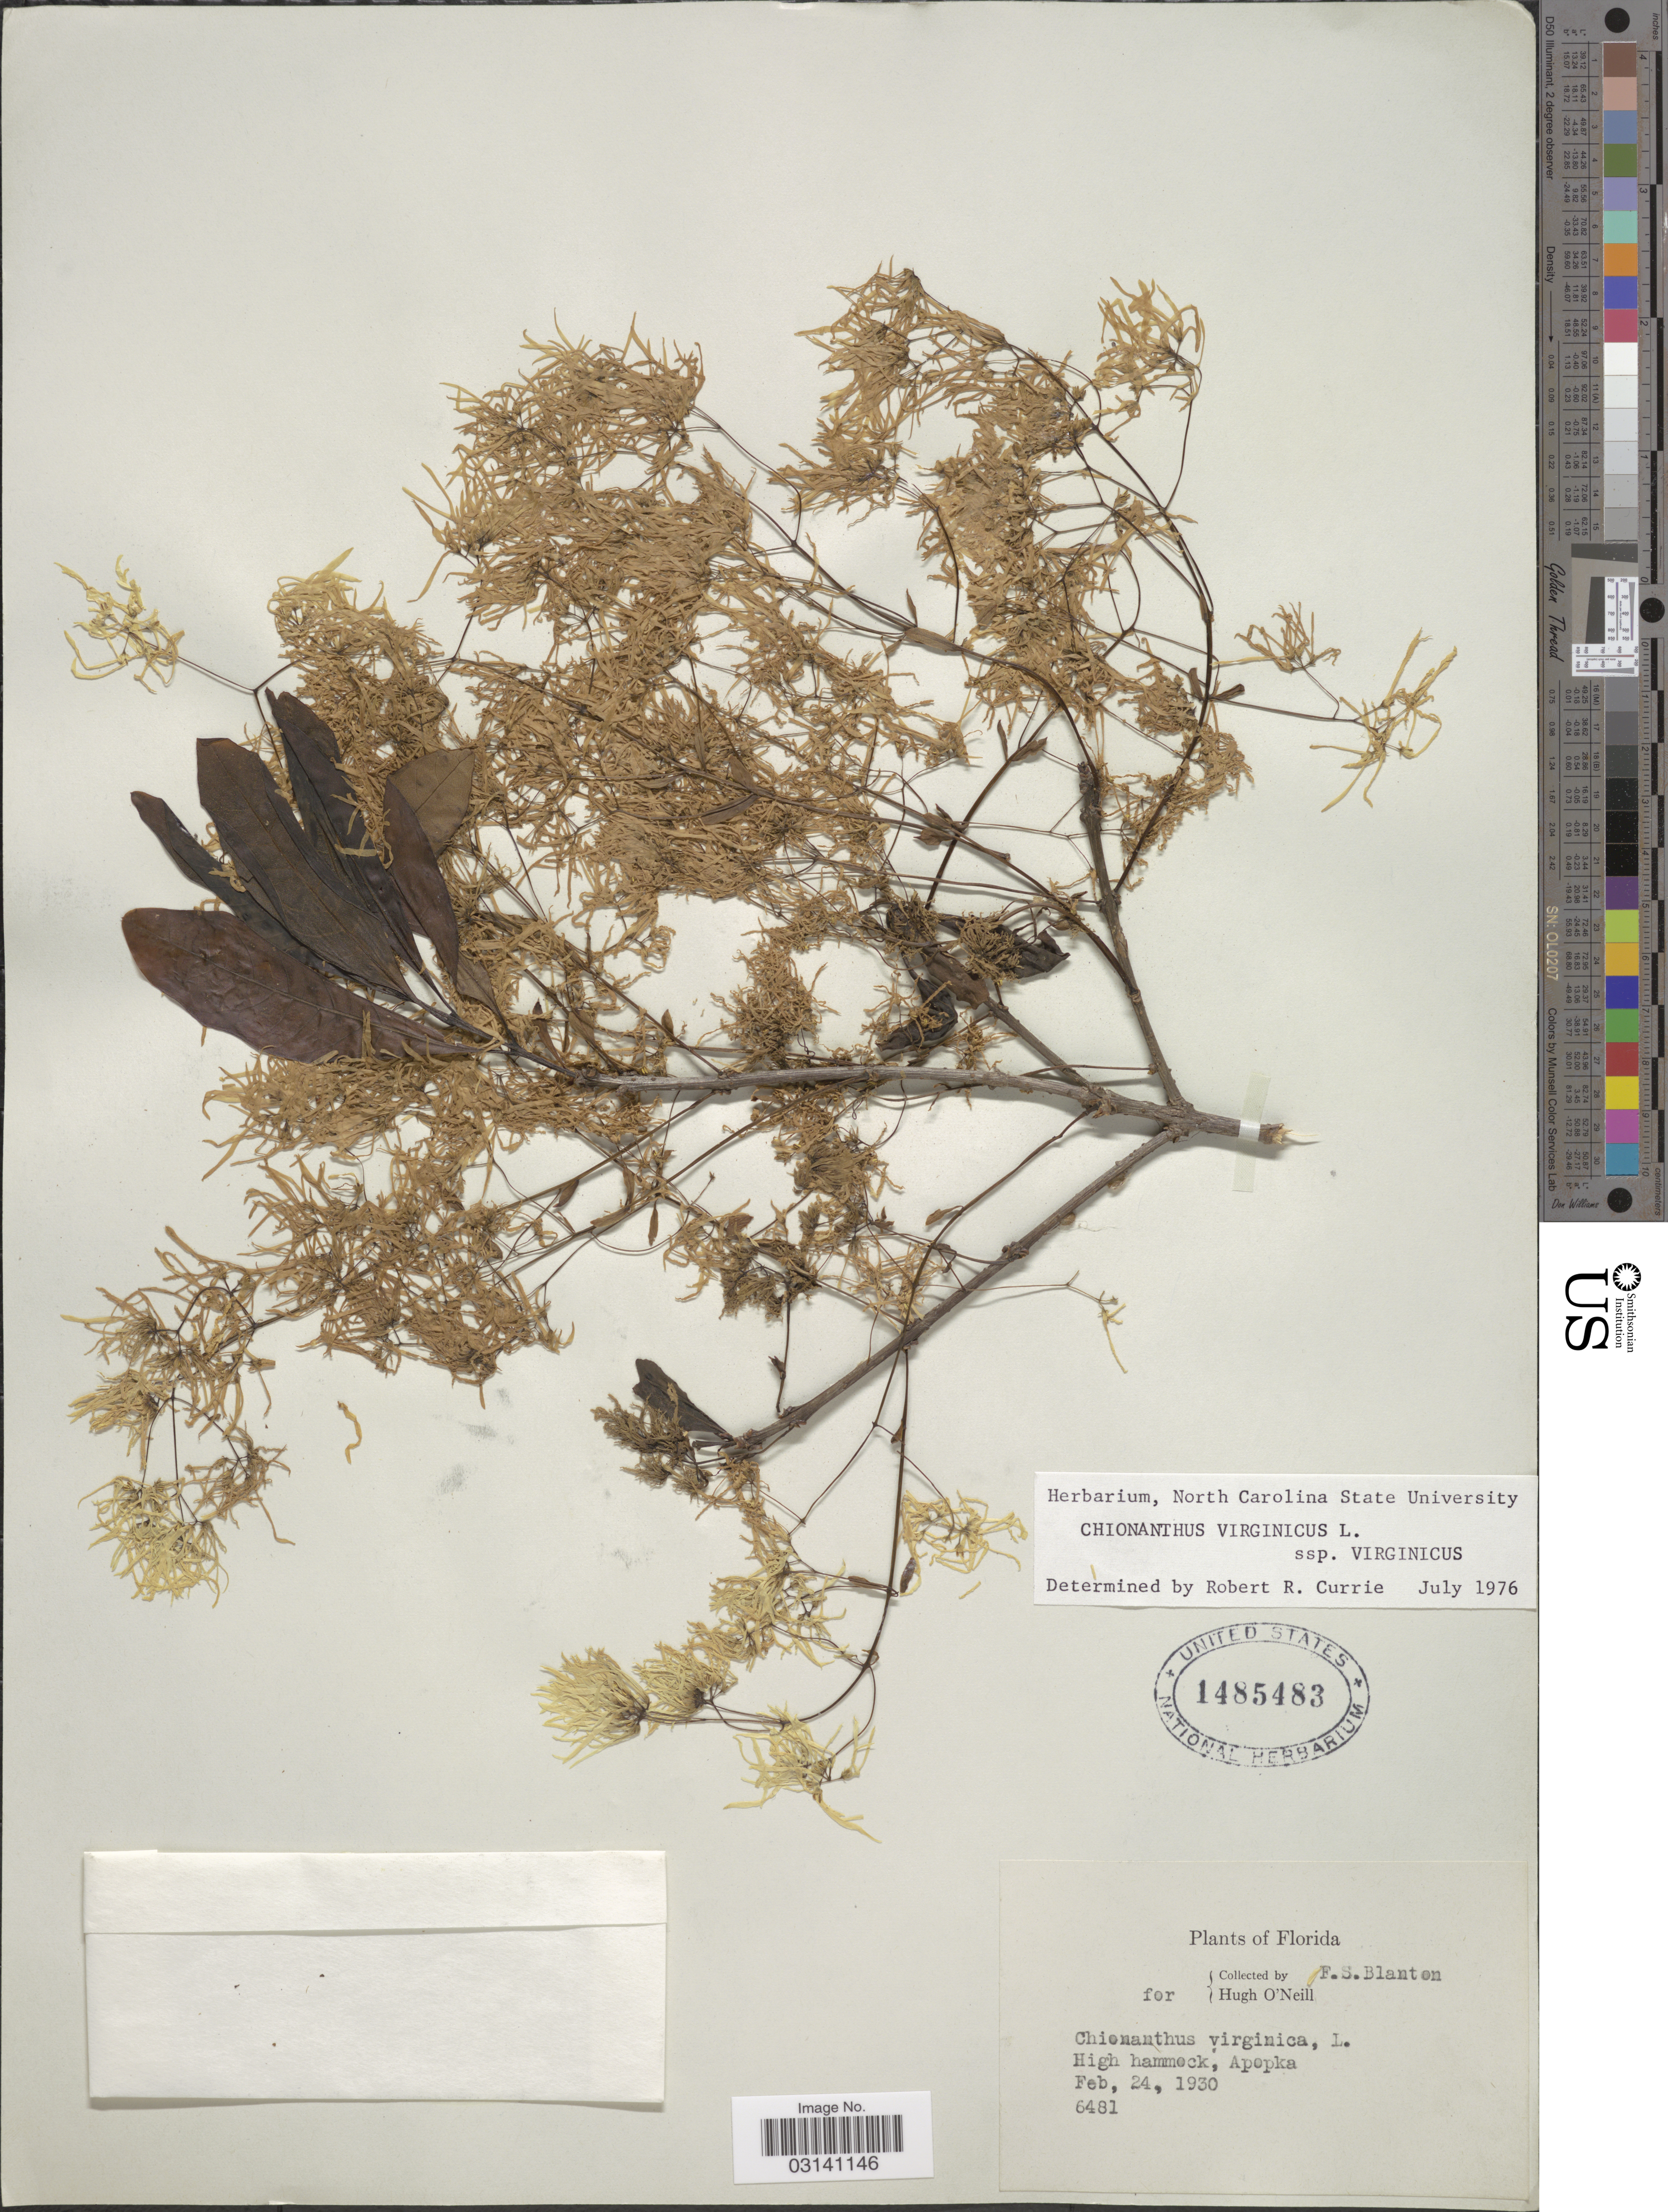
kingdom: Plantae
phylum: Tracheophyta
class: Magnoliopsida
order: Lamiales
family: Oleaceae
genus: Chionanthus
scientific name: Chionanthus virginicus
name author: L.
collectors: F. S. Blanton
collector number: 6481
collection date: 1930-02-24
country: United States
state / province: Florida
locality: Apopka.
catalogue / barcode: US 1485483